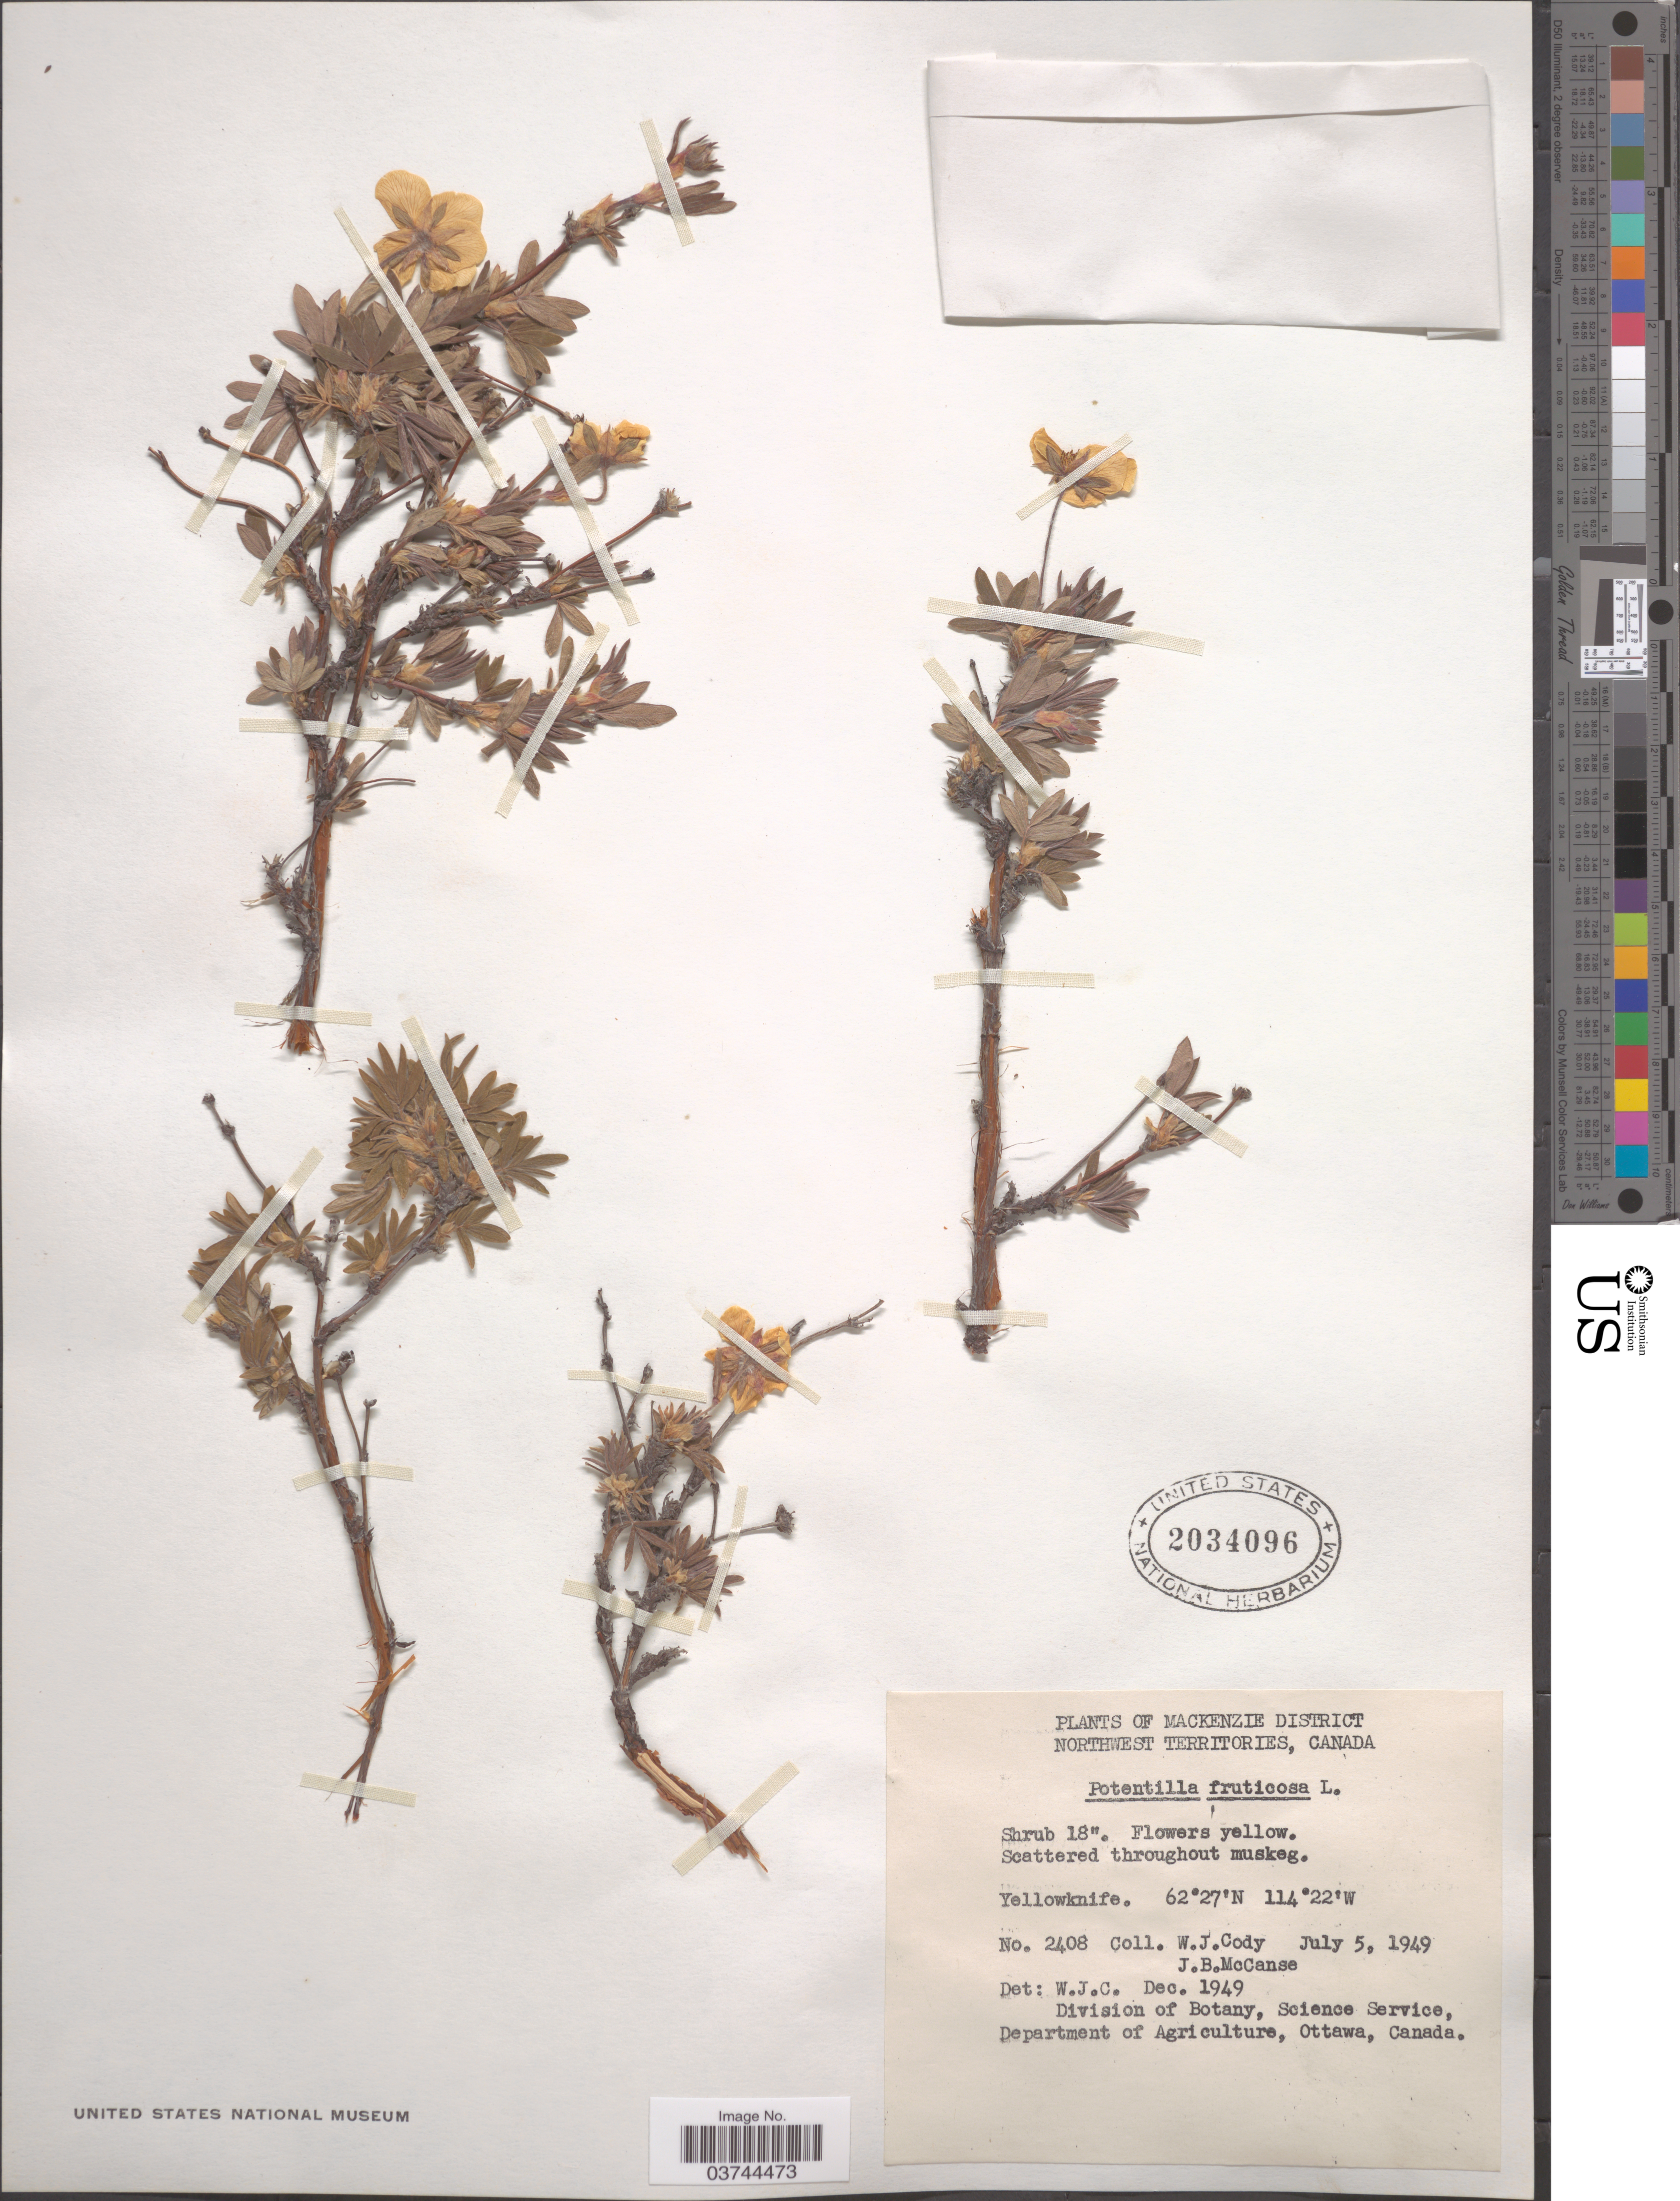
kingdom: Plantae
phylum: Tracheophyta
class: Magnoliopsida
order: Rosales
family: Rosaceae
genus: Dasiphora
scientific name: Dasiphora fruticosa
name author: (L.) Rydb.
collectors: W. Cody & J. McCanse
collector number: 2408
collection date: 1949-07-05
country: Canada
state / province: Northwest Territories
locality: Mackenzie District. Yellowknife.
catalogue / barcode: US 2034096